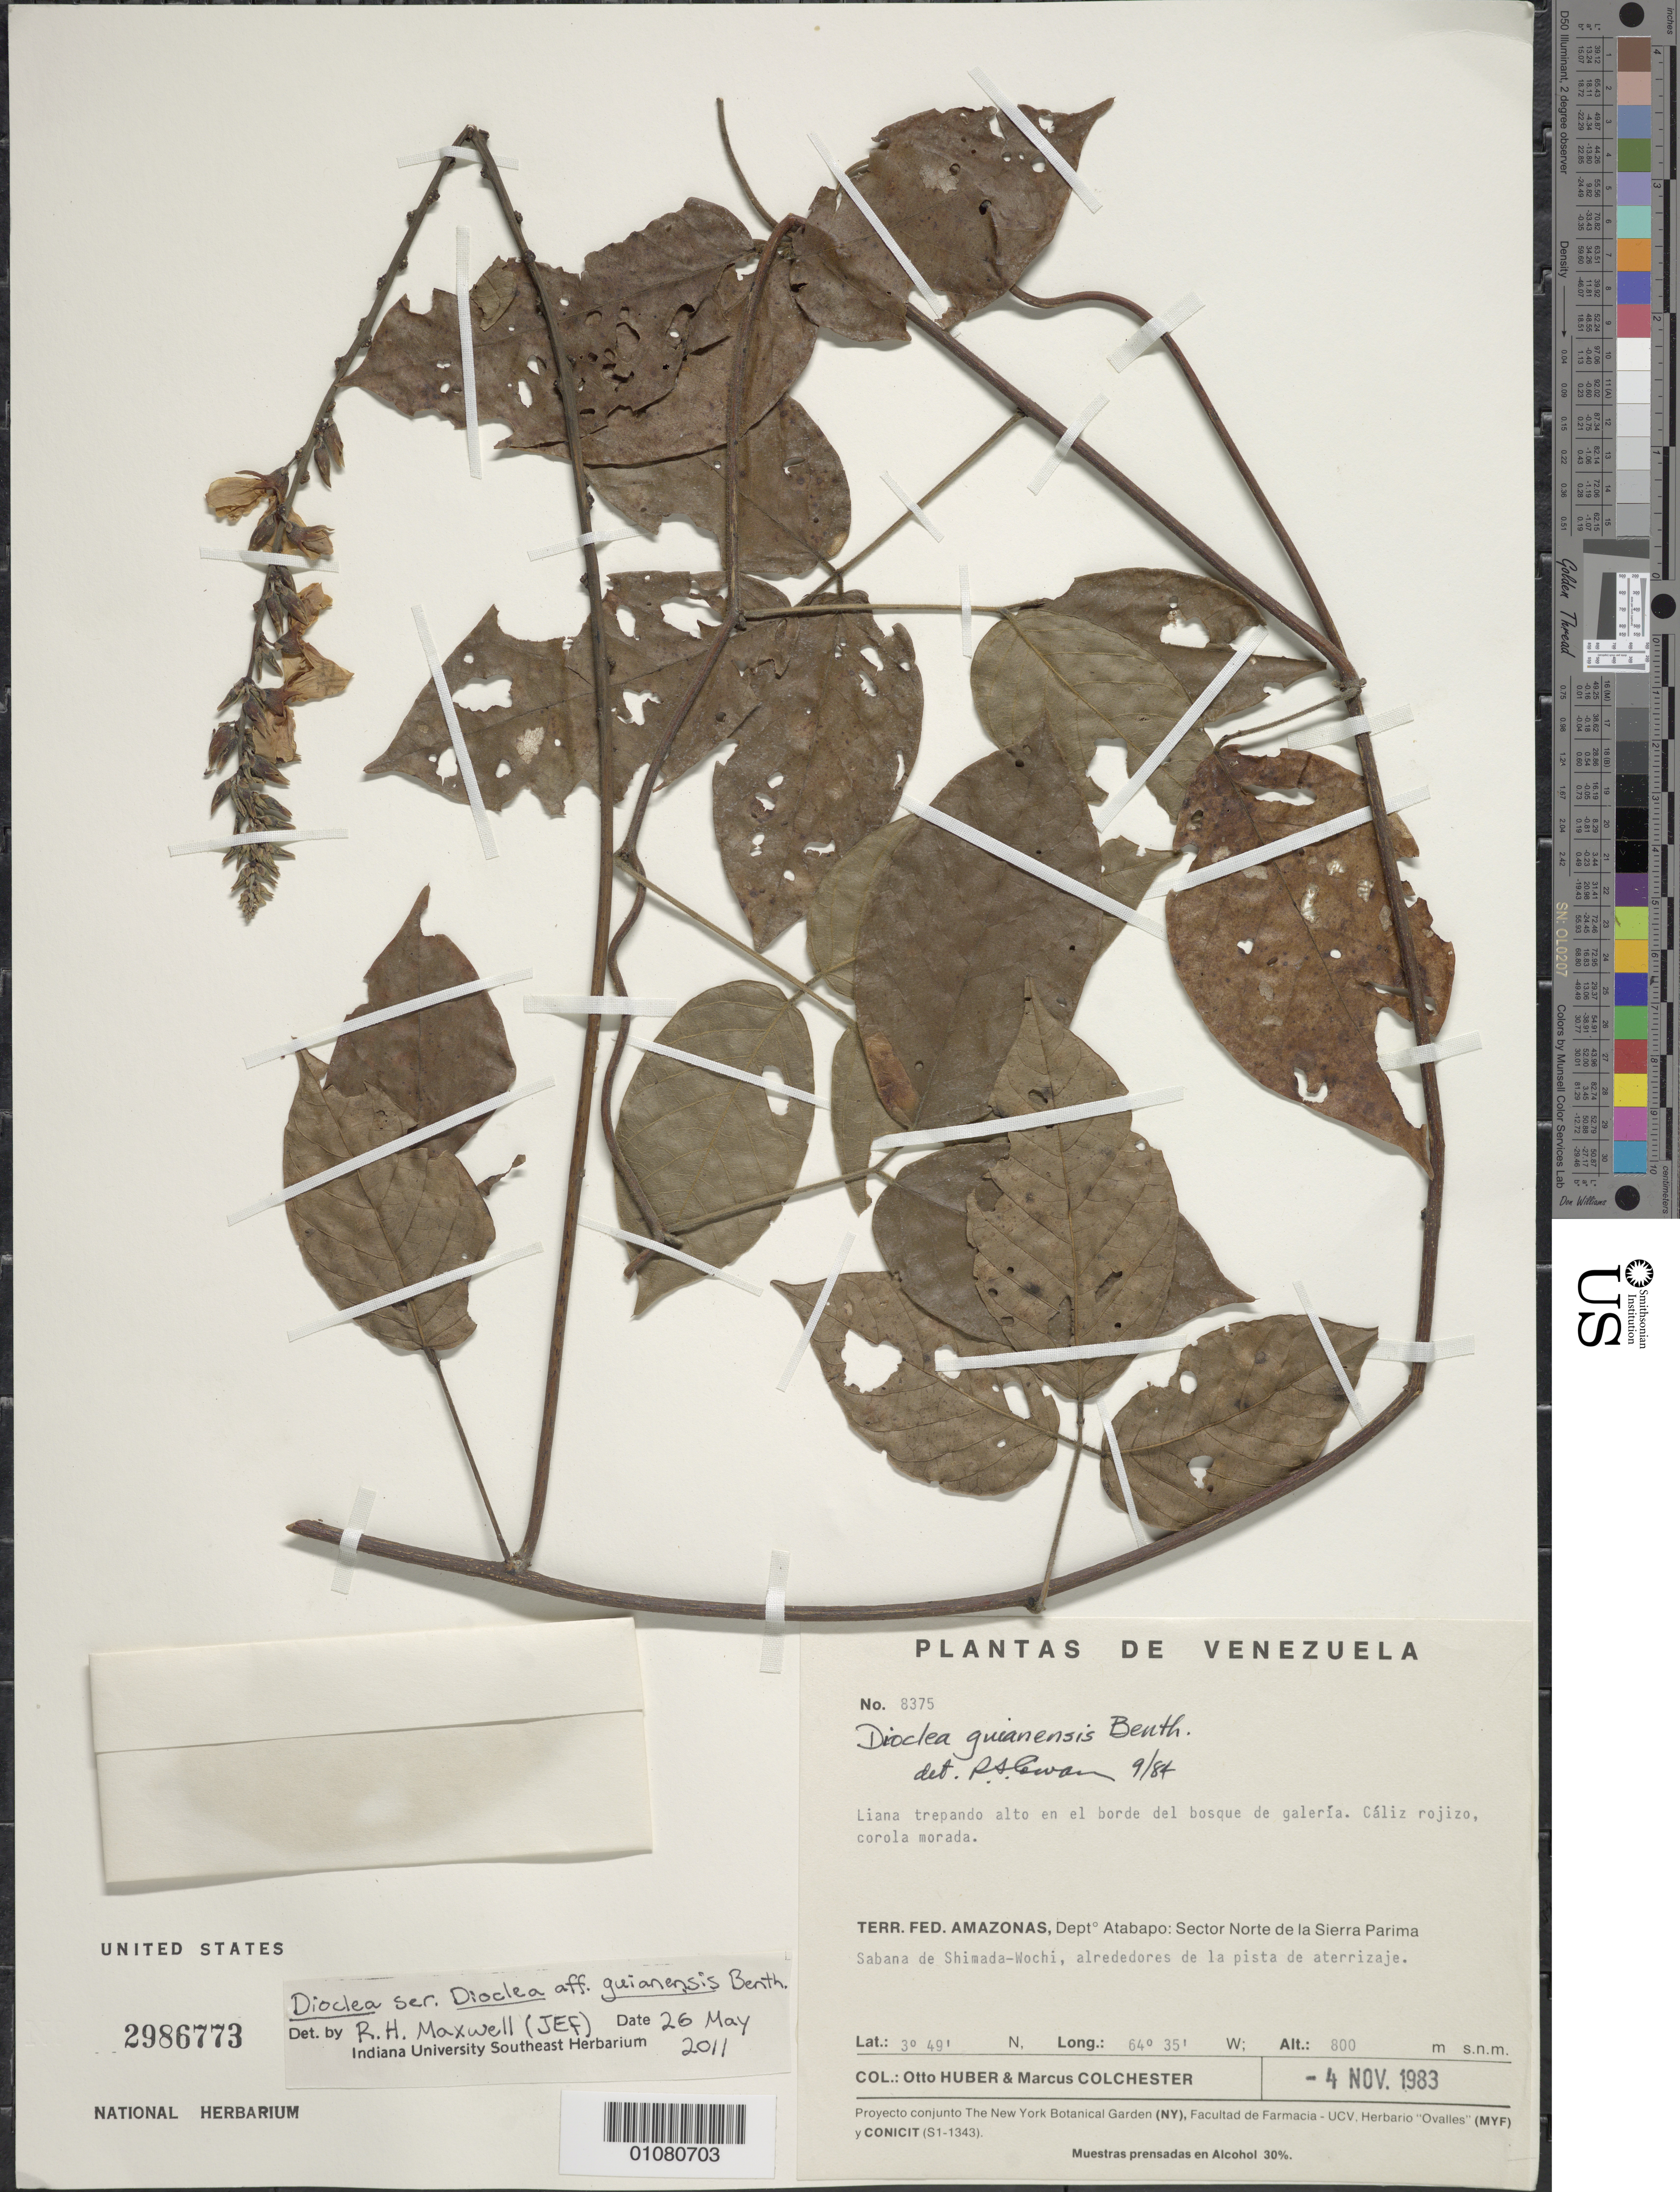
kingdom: Plantae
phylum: Tracheophyta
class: Magnoliopsida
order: Fabales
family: Fabaceae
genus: Dioclea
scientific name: Dioclea guianensis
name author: Benth.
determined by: Maxwell, R. H., (JEF), Indiana University Southeast (UNITED STATES)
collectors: O. Huber & M. Colchester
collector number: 8375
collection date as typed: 4-Nov-83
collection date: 1983-11-04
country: Venezuela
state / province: Amazonas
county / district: Atabapo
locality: Sierra Parima, Sector Norte, Sabana de Shimada-Wochi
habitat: Sabana, alrededores de la pista de aterrizaje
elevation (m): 800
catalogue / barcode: US 2986773